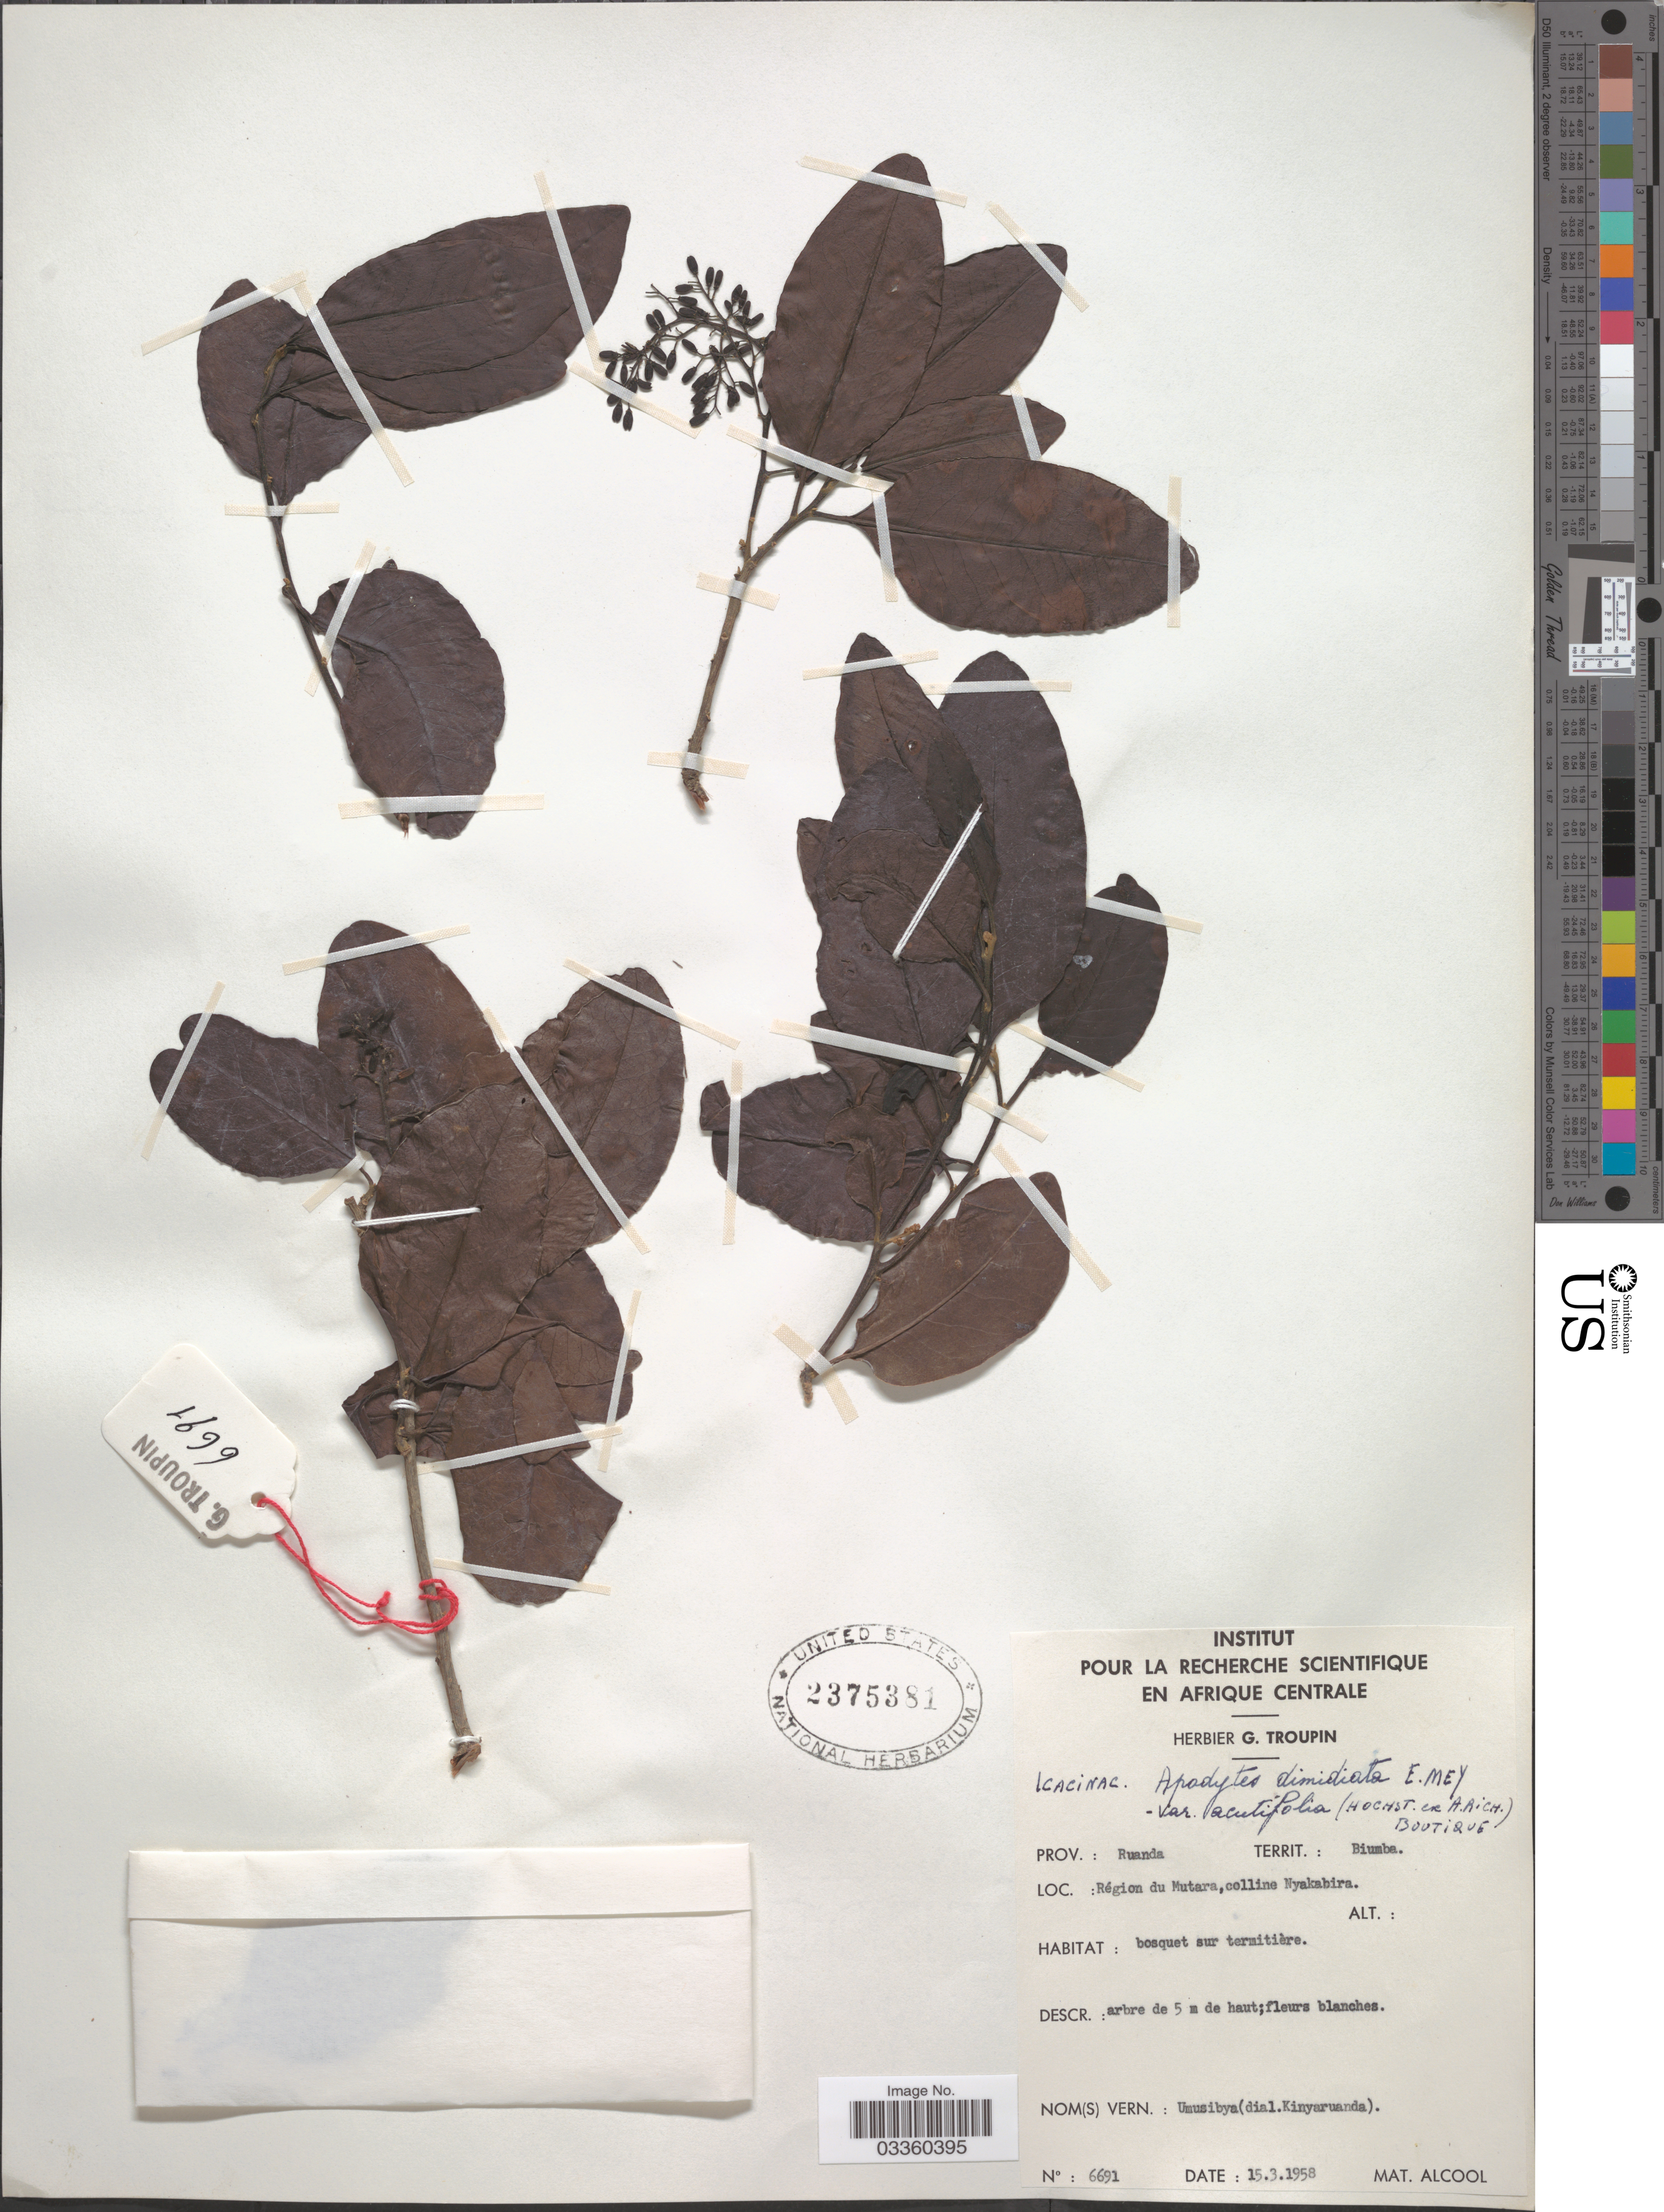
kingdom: Plantae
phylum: Tracheophyta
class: Magnoliopsida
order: Metteniusales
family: Metteniusaceae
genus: Apodytes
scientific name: Apodytes dimidiata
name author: E. Mey. ex Arn.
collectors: G. Troupin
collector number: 6691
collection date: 1958-03-15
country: Rwanda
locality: Prov.: Ruanda, Territ. Biumba. Région du Mutara, colline Nyakabira.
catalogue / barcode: US 2375381